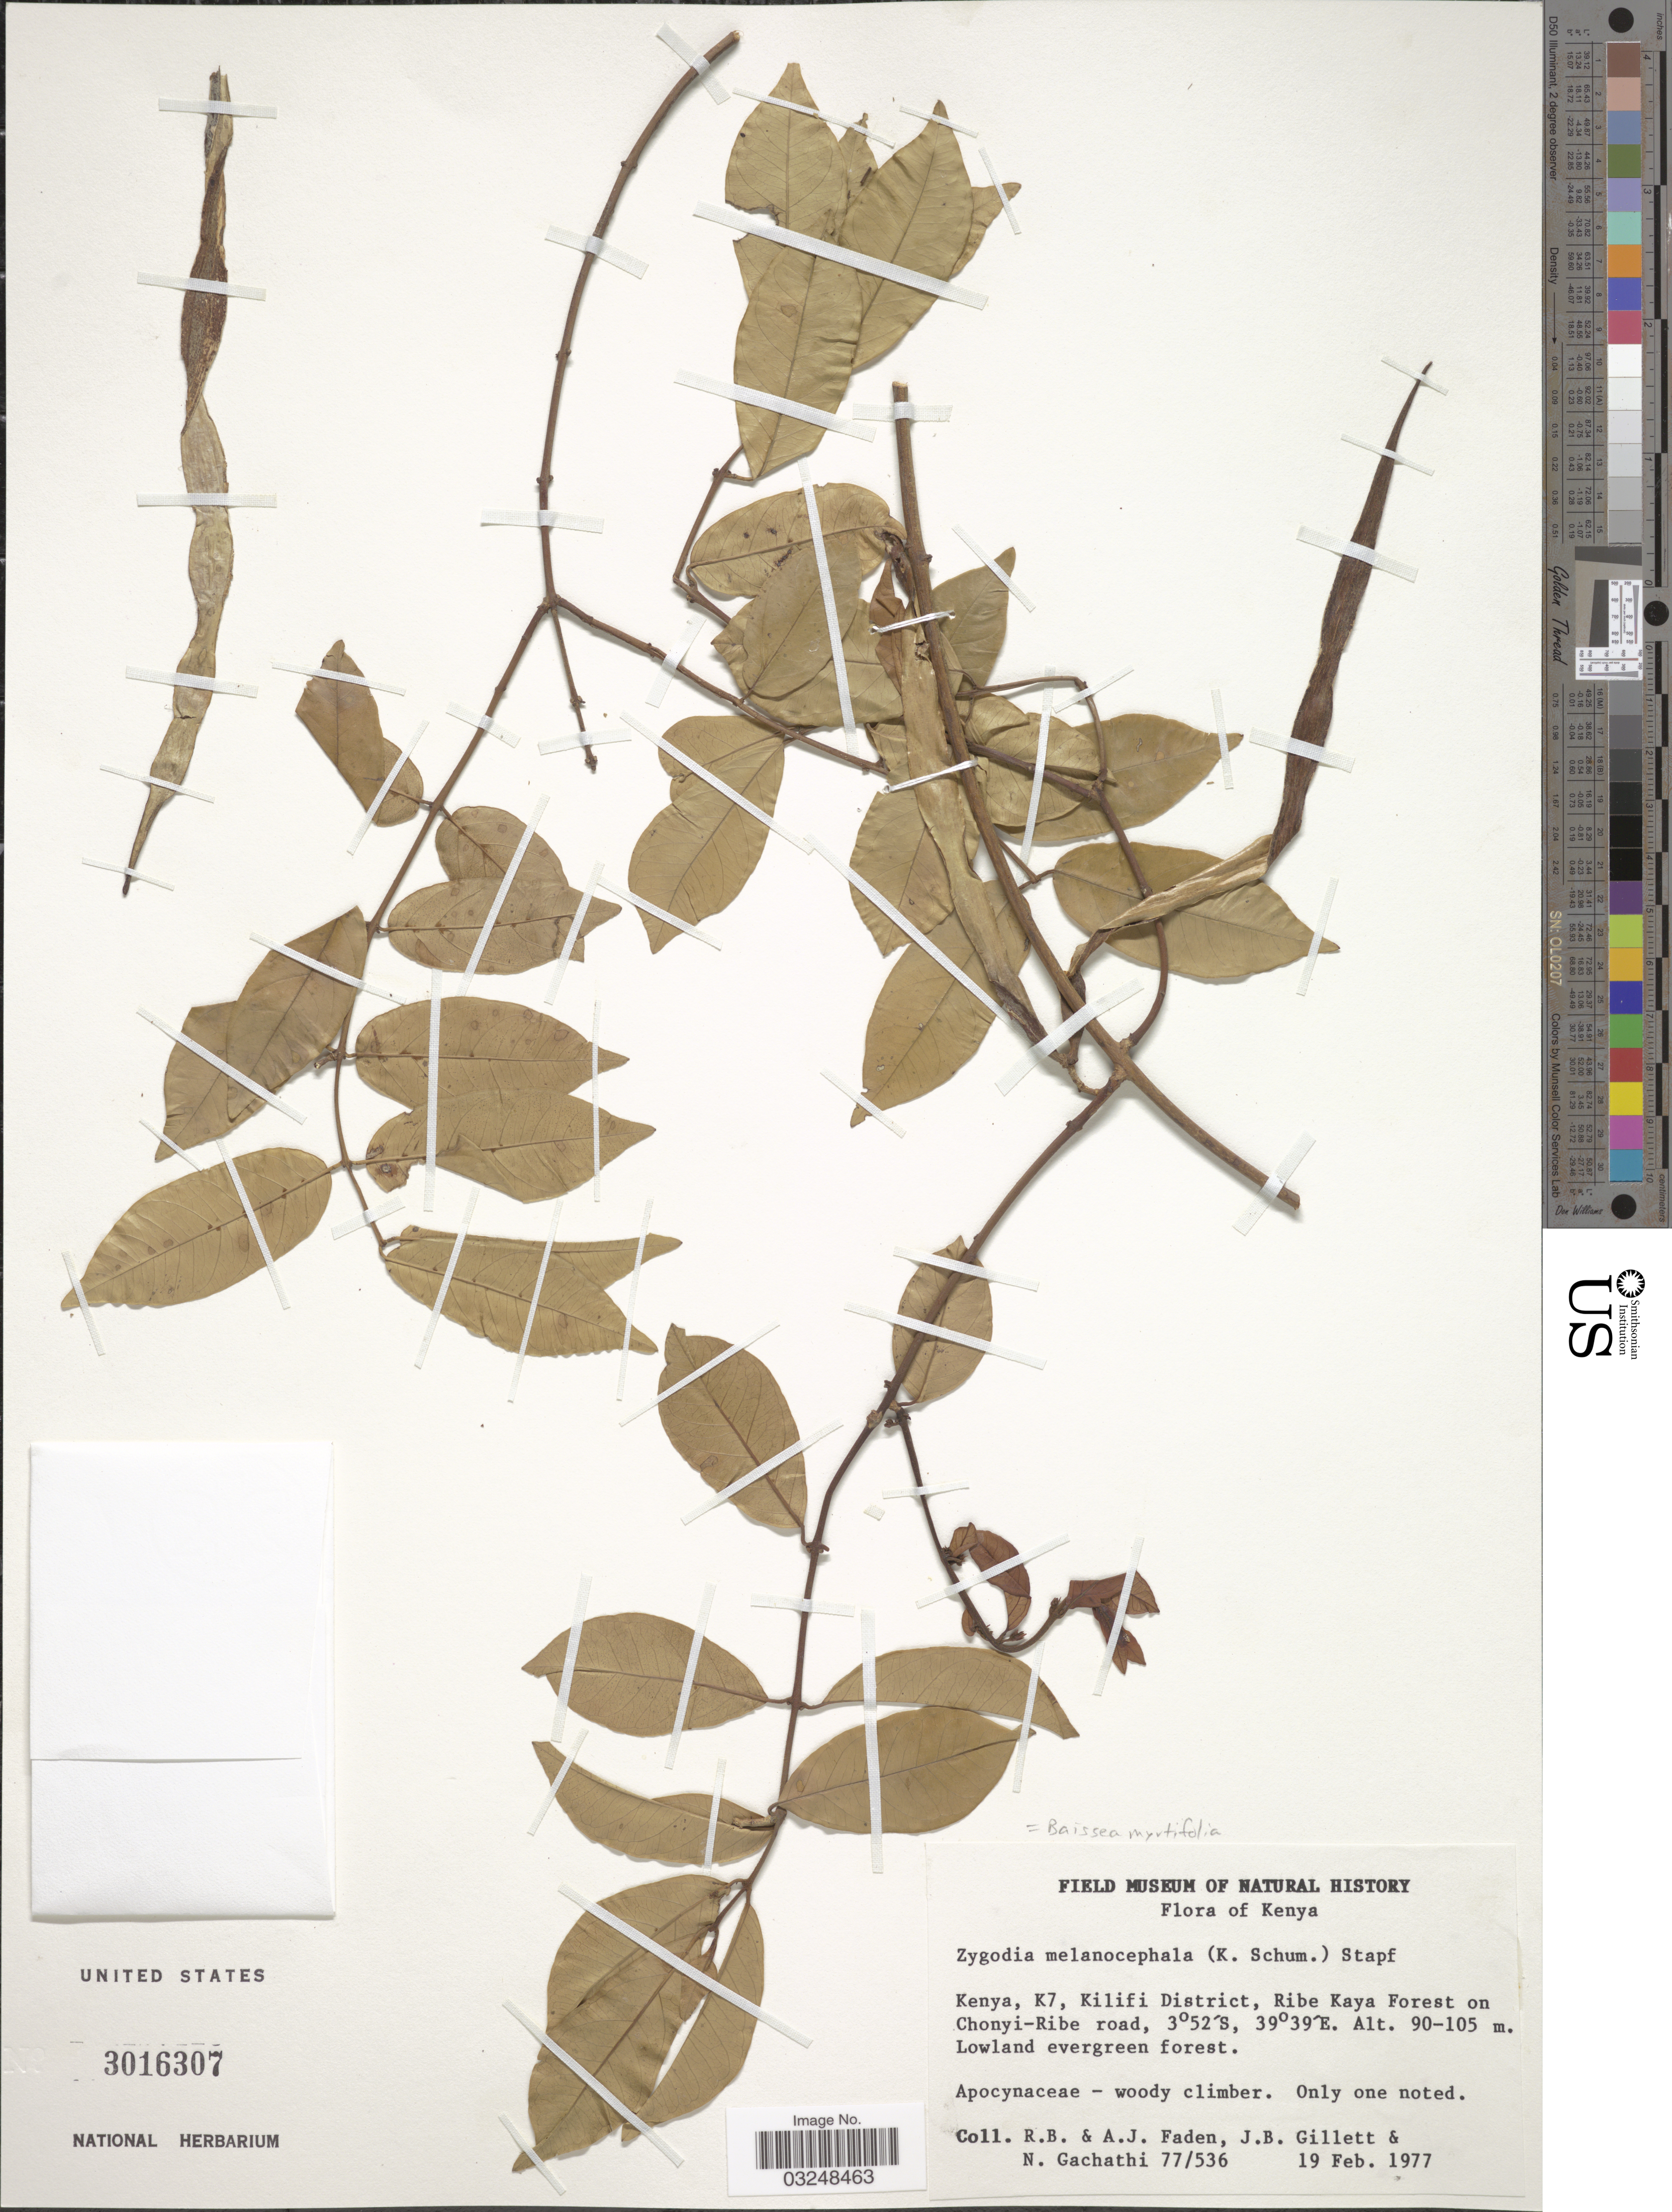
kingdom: Plantae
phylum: Tracheophyta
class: Magnoliopsida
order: Gentianales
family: Apocynaceae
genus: Baissea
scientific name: Baissea myrtifolia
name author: (Benth.) Pichon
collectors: R. B. Faden, A. J. Faden, J. B. Gillett & N. Gachathi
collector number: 77/536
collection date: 1977-02-19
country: Kenya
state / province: Kilifi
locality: Kenya, K7, Kilifi District, Ribe Kaya Forest on Chonyi-Ribe road.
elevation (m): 90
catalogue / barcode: US 3016307